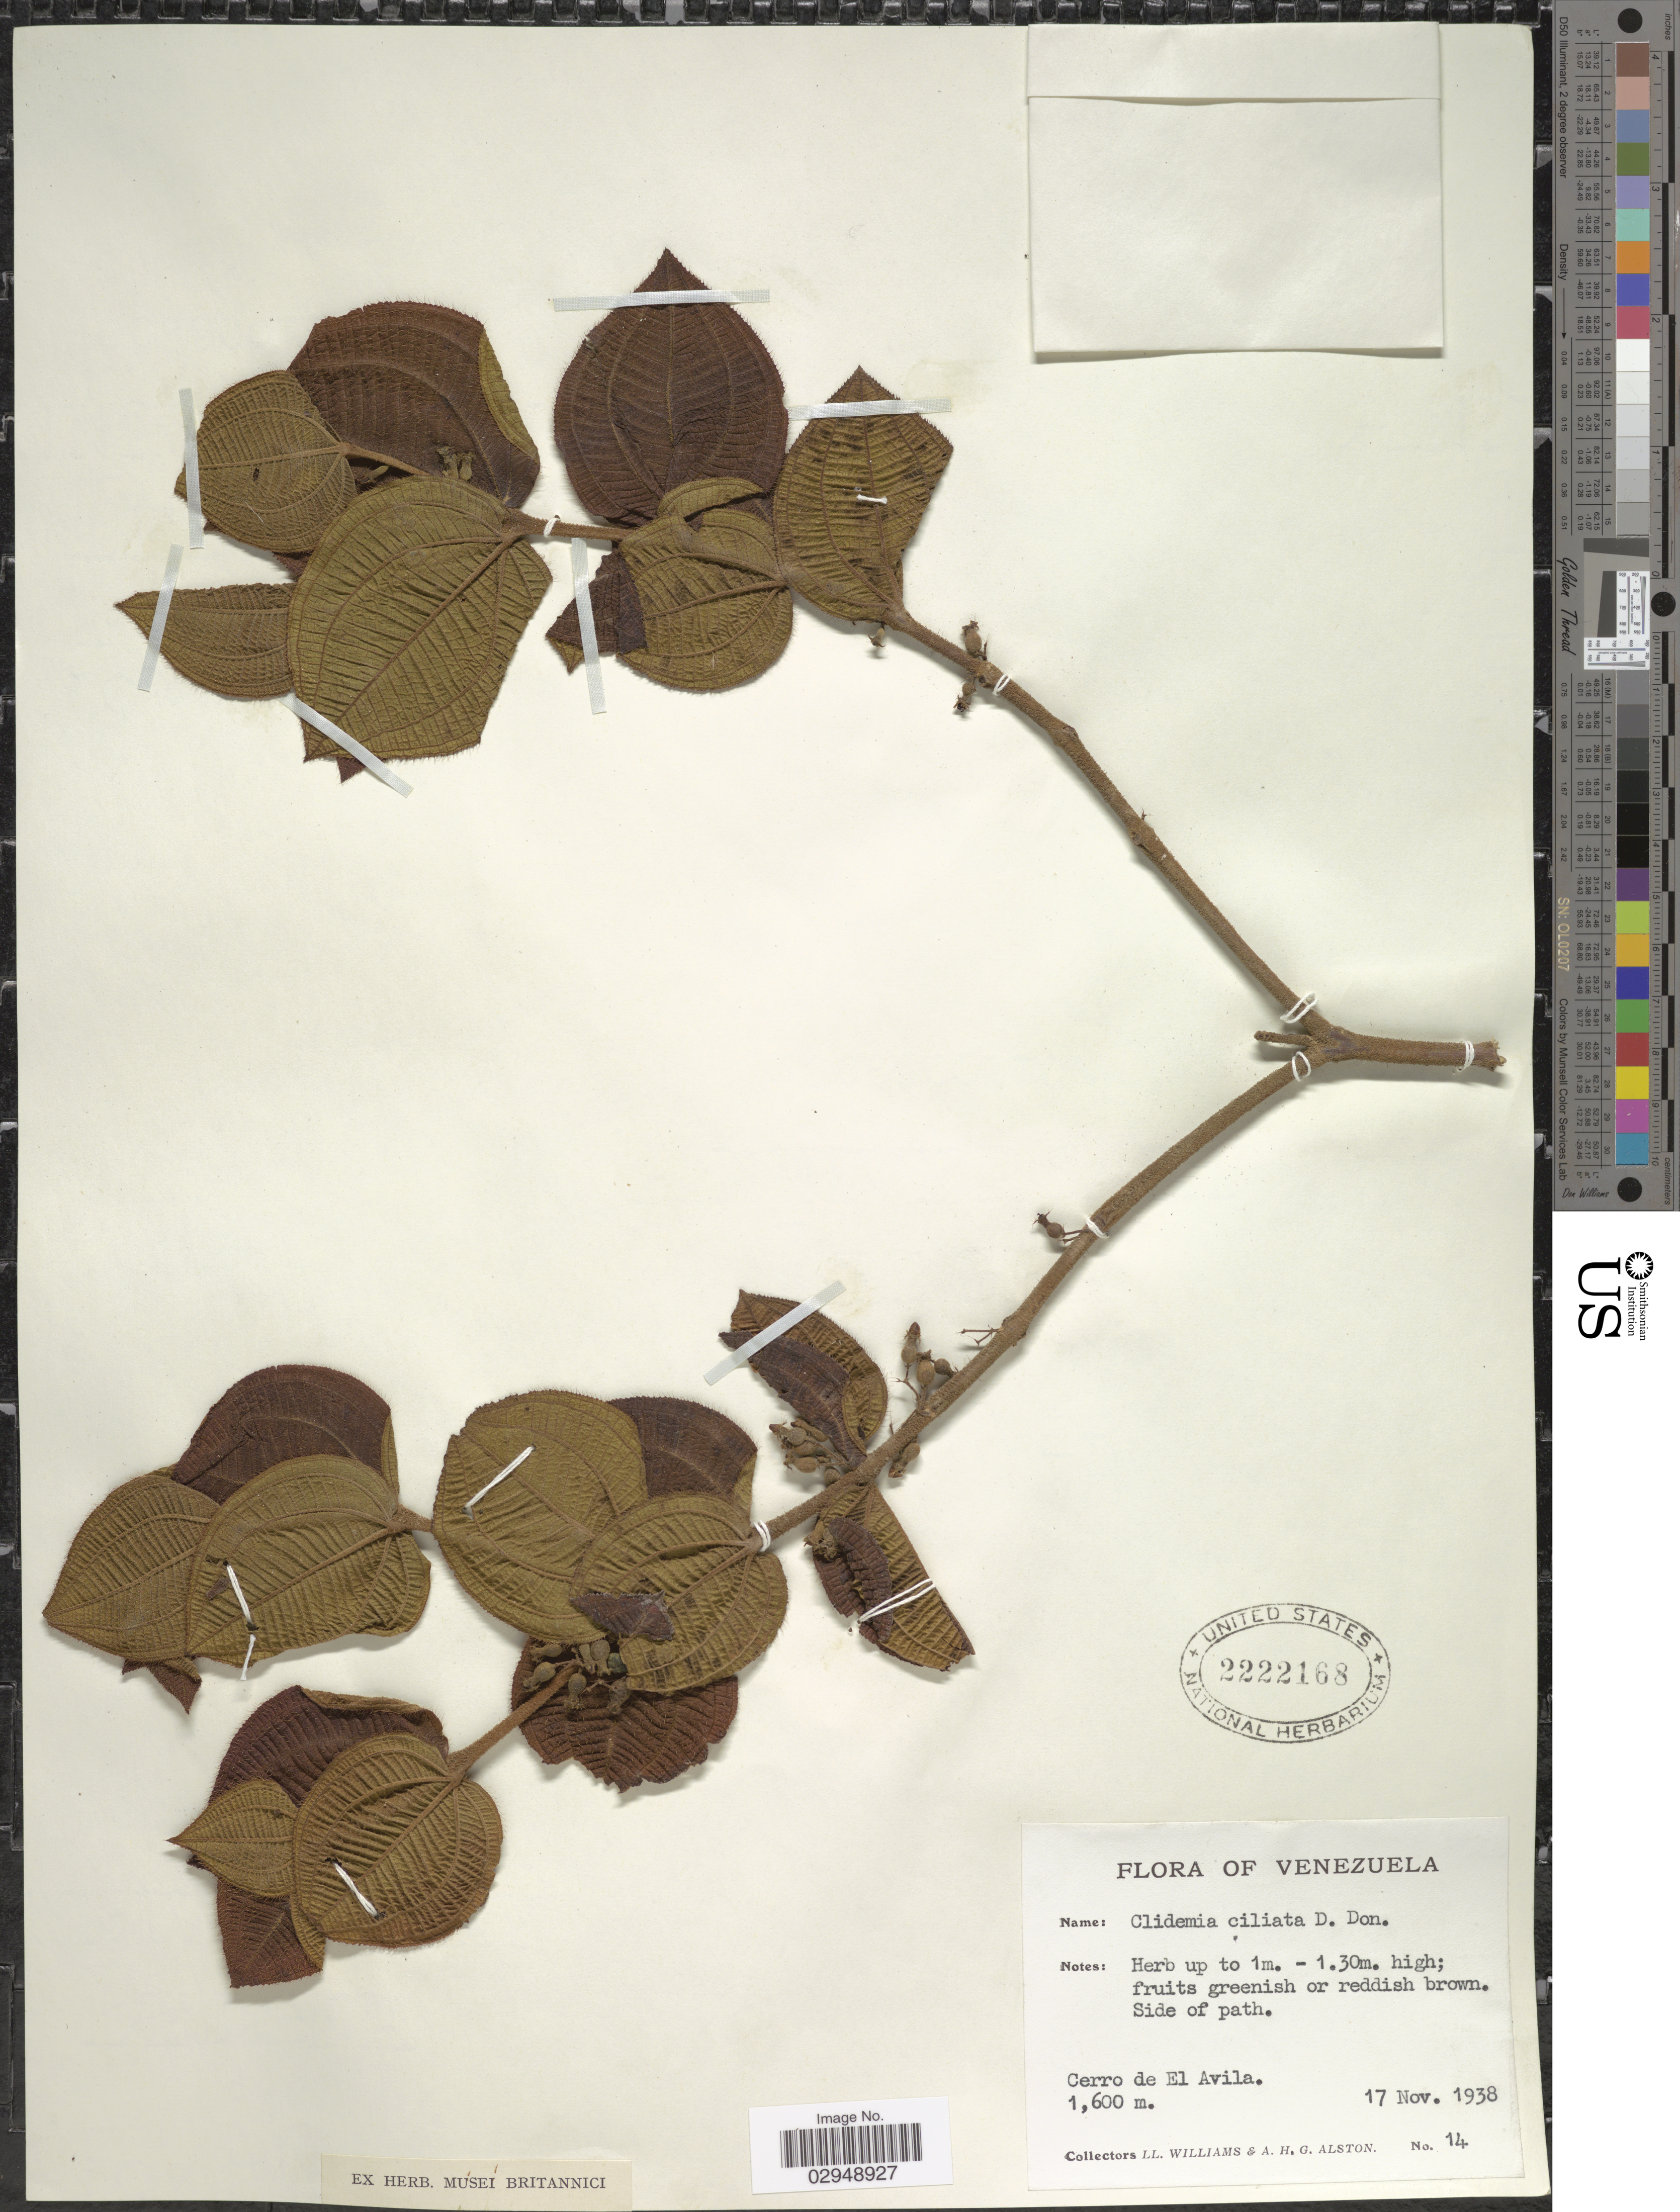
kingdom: Plantae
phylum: Tracheophyta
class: Magnoliopsida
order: Myrtales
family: Melastomataceae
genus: Clidemia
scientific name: Clidemia ciliata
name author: D. Don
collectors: Ll. Williams & A. H. Alston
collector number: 14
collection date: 1938-11-17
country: Venezuela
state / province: Miranda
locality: Cerro de El Avila.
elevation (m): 1600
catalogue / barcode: US 2222168